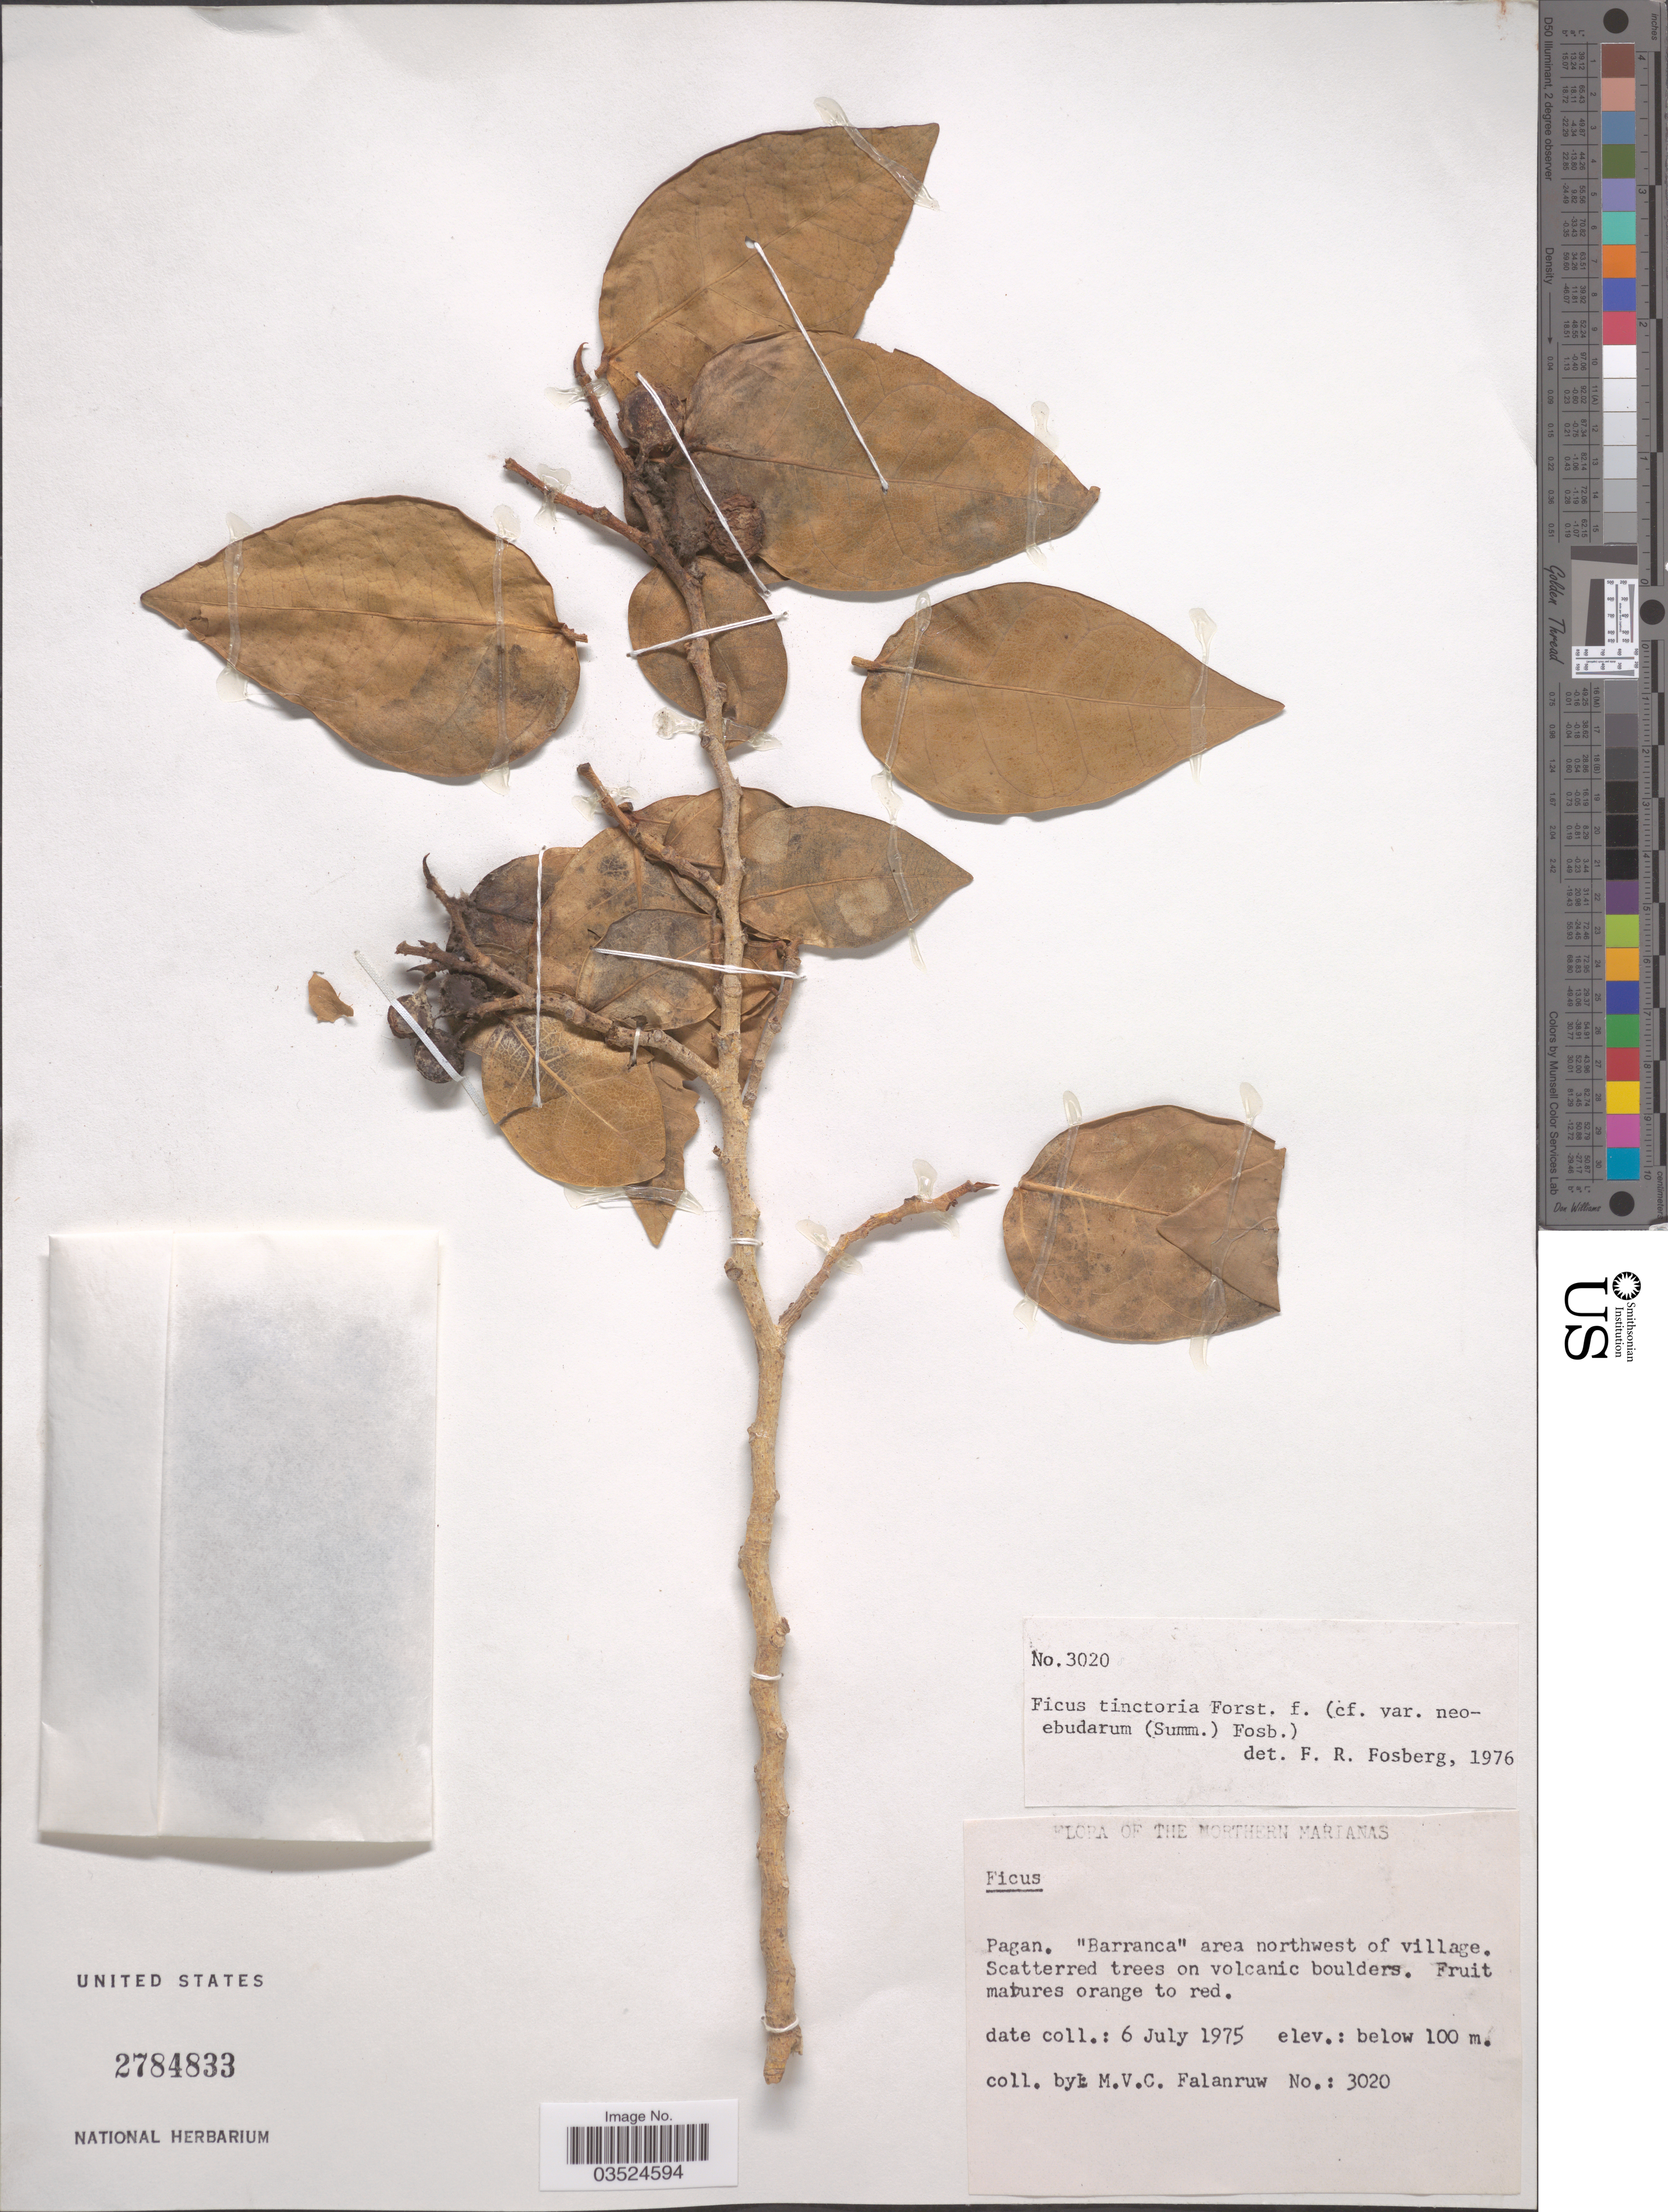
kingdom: Plantae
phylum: Tracheophyta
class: Magnoliopsida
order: Rosales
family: Moraceae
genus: Ficus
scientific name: Ficus tinctoria var. neoebudarum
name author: (Summerh.) Fosberg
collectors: M. V. Falanruw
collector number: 3020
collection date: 1975-07-06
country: Northern Mariana Islands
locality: Pagan. "Barranca" area northwest of village.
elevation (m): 100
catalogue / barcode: US 2784833